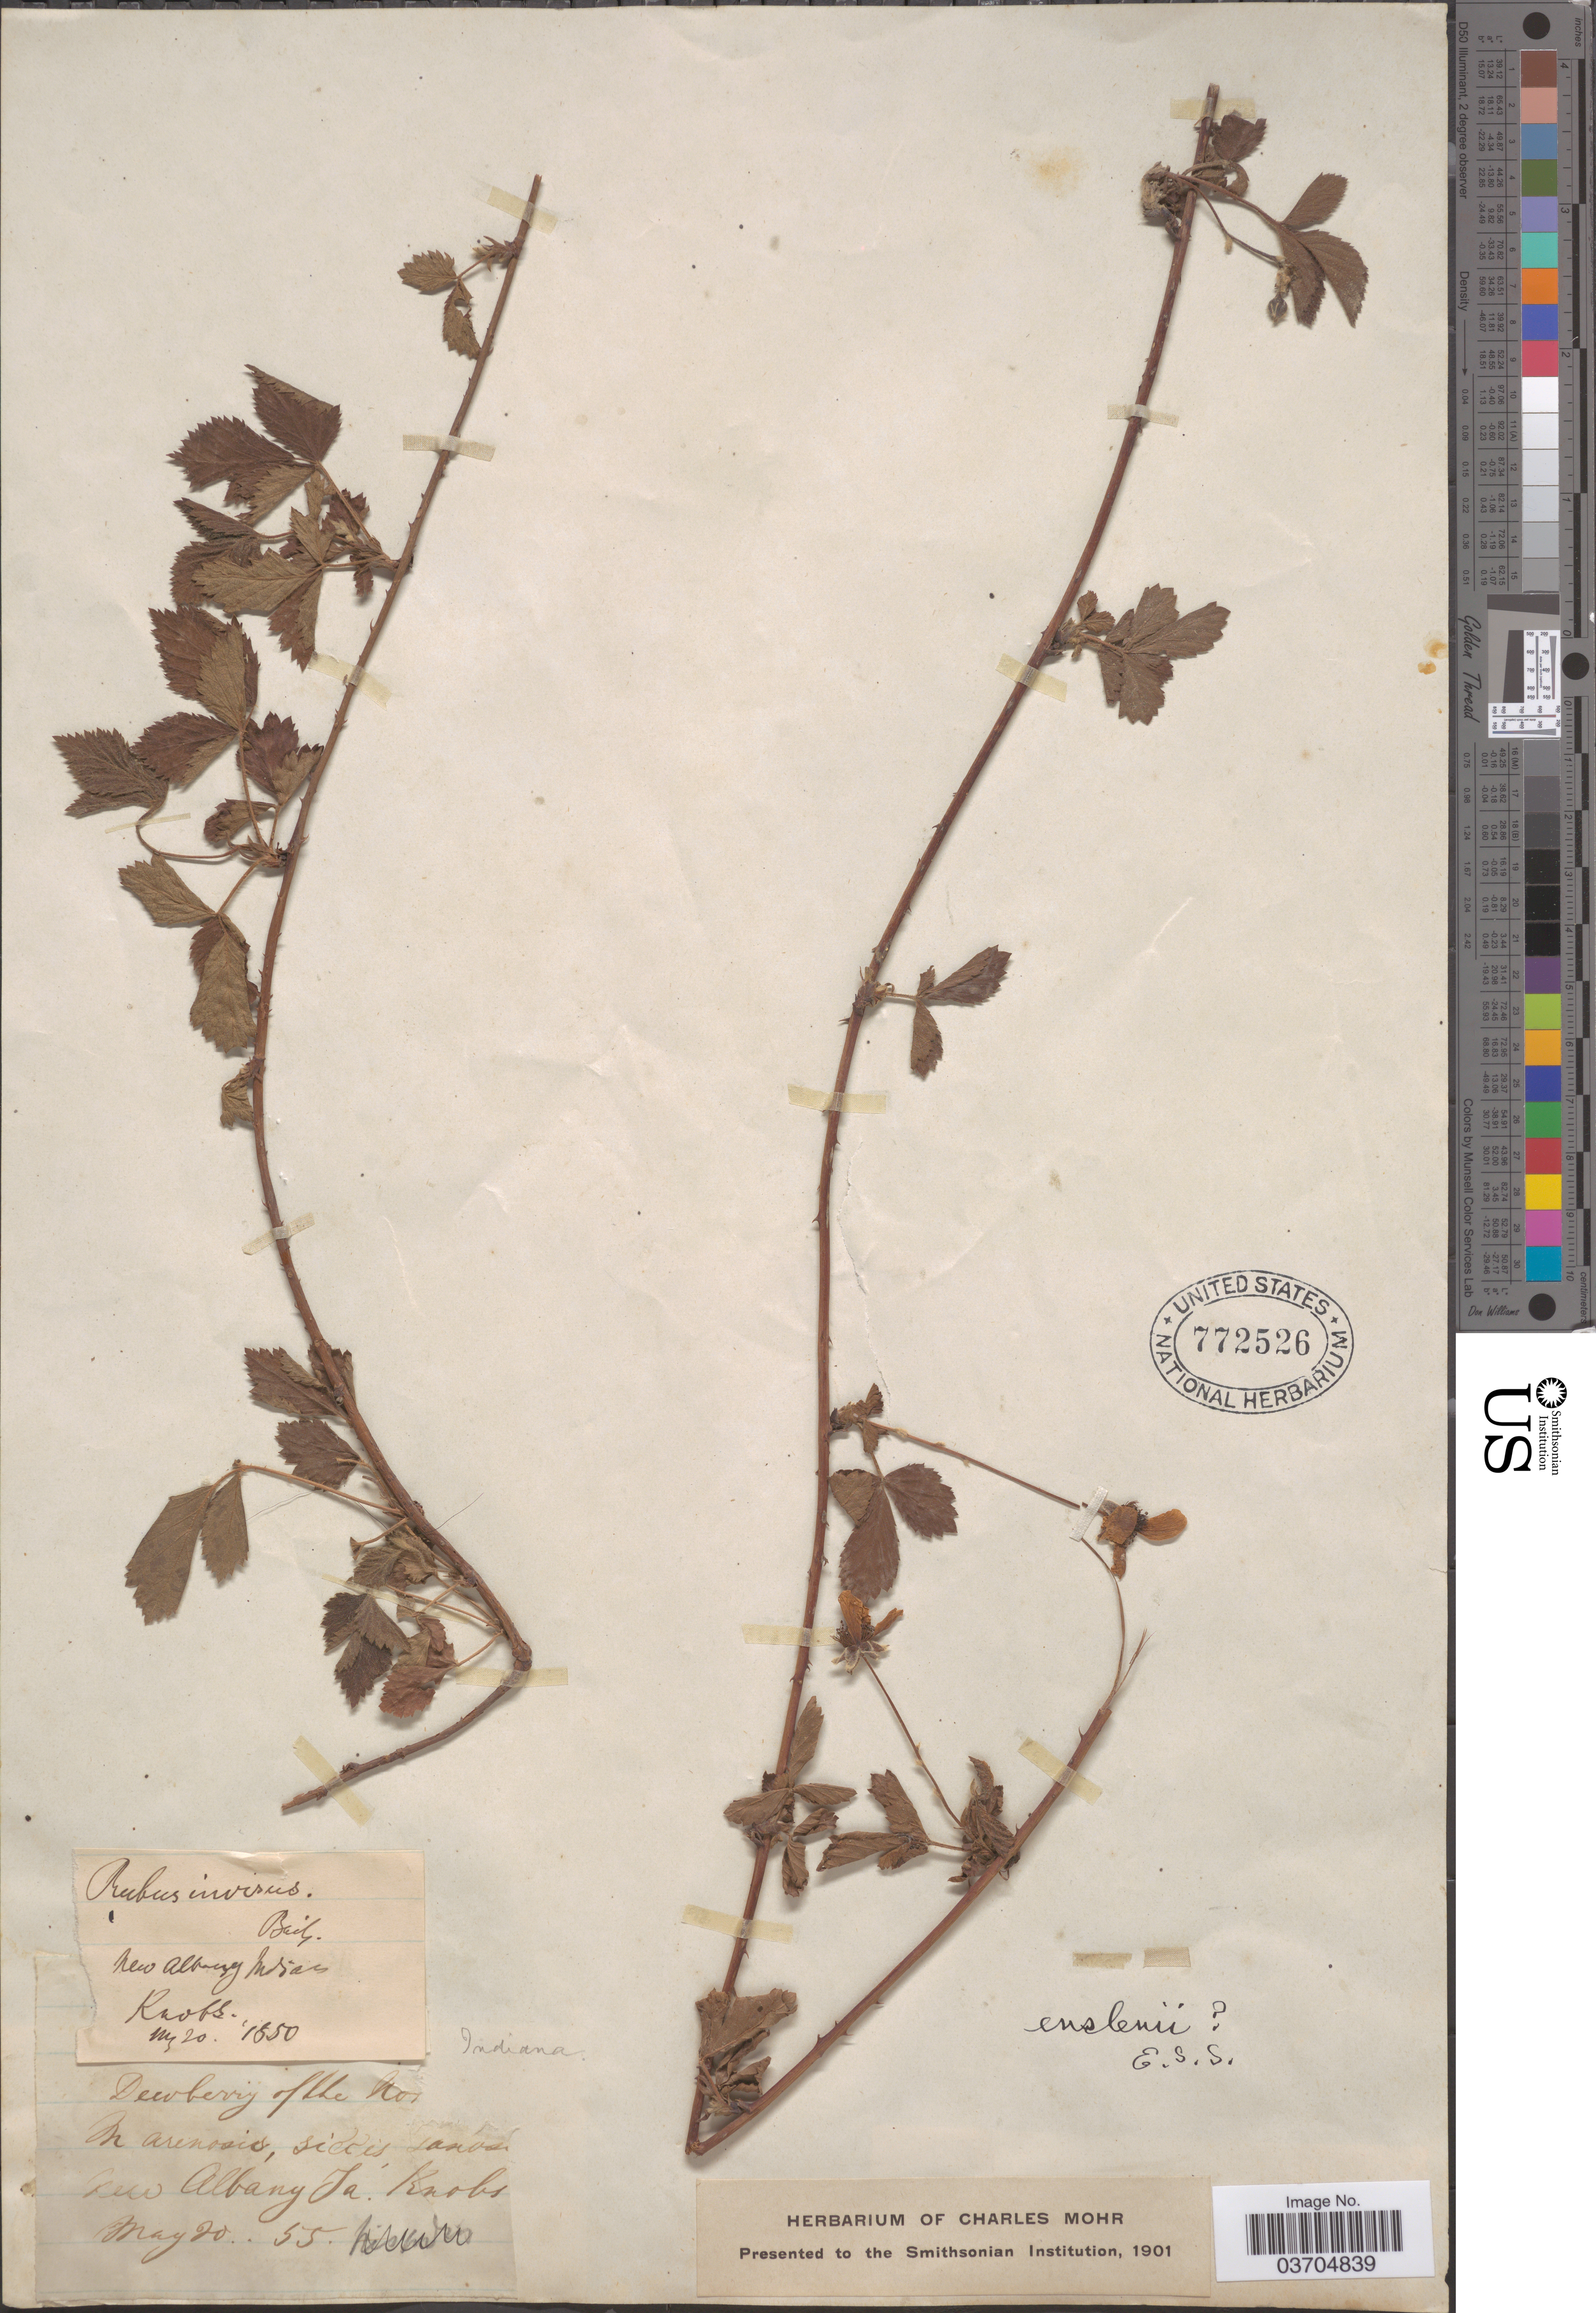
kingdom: Plantae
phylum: Tracheophyta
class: Magnoliopsida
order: Rosales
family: Rosaceae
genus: Rubus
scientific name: Rubus enslenii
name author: Tratt.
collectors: ex herb. Charles Mohr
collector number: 55?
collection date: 1850-05-20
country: United States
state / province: Mississippi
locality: New Albany Co. Knobs [unsure placement]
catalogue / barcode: US 772526